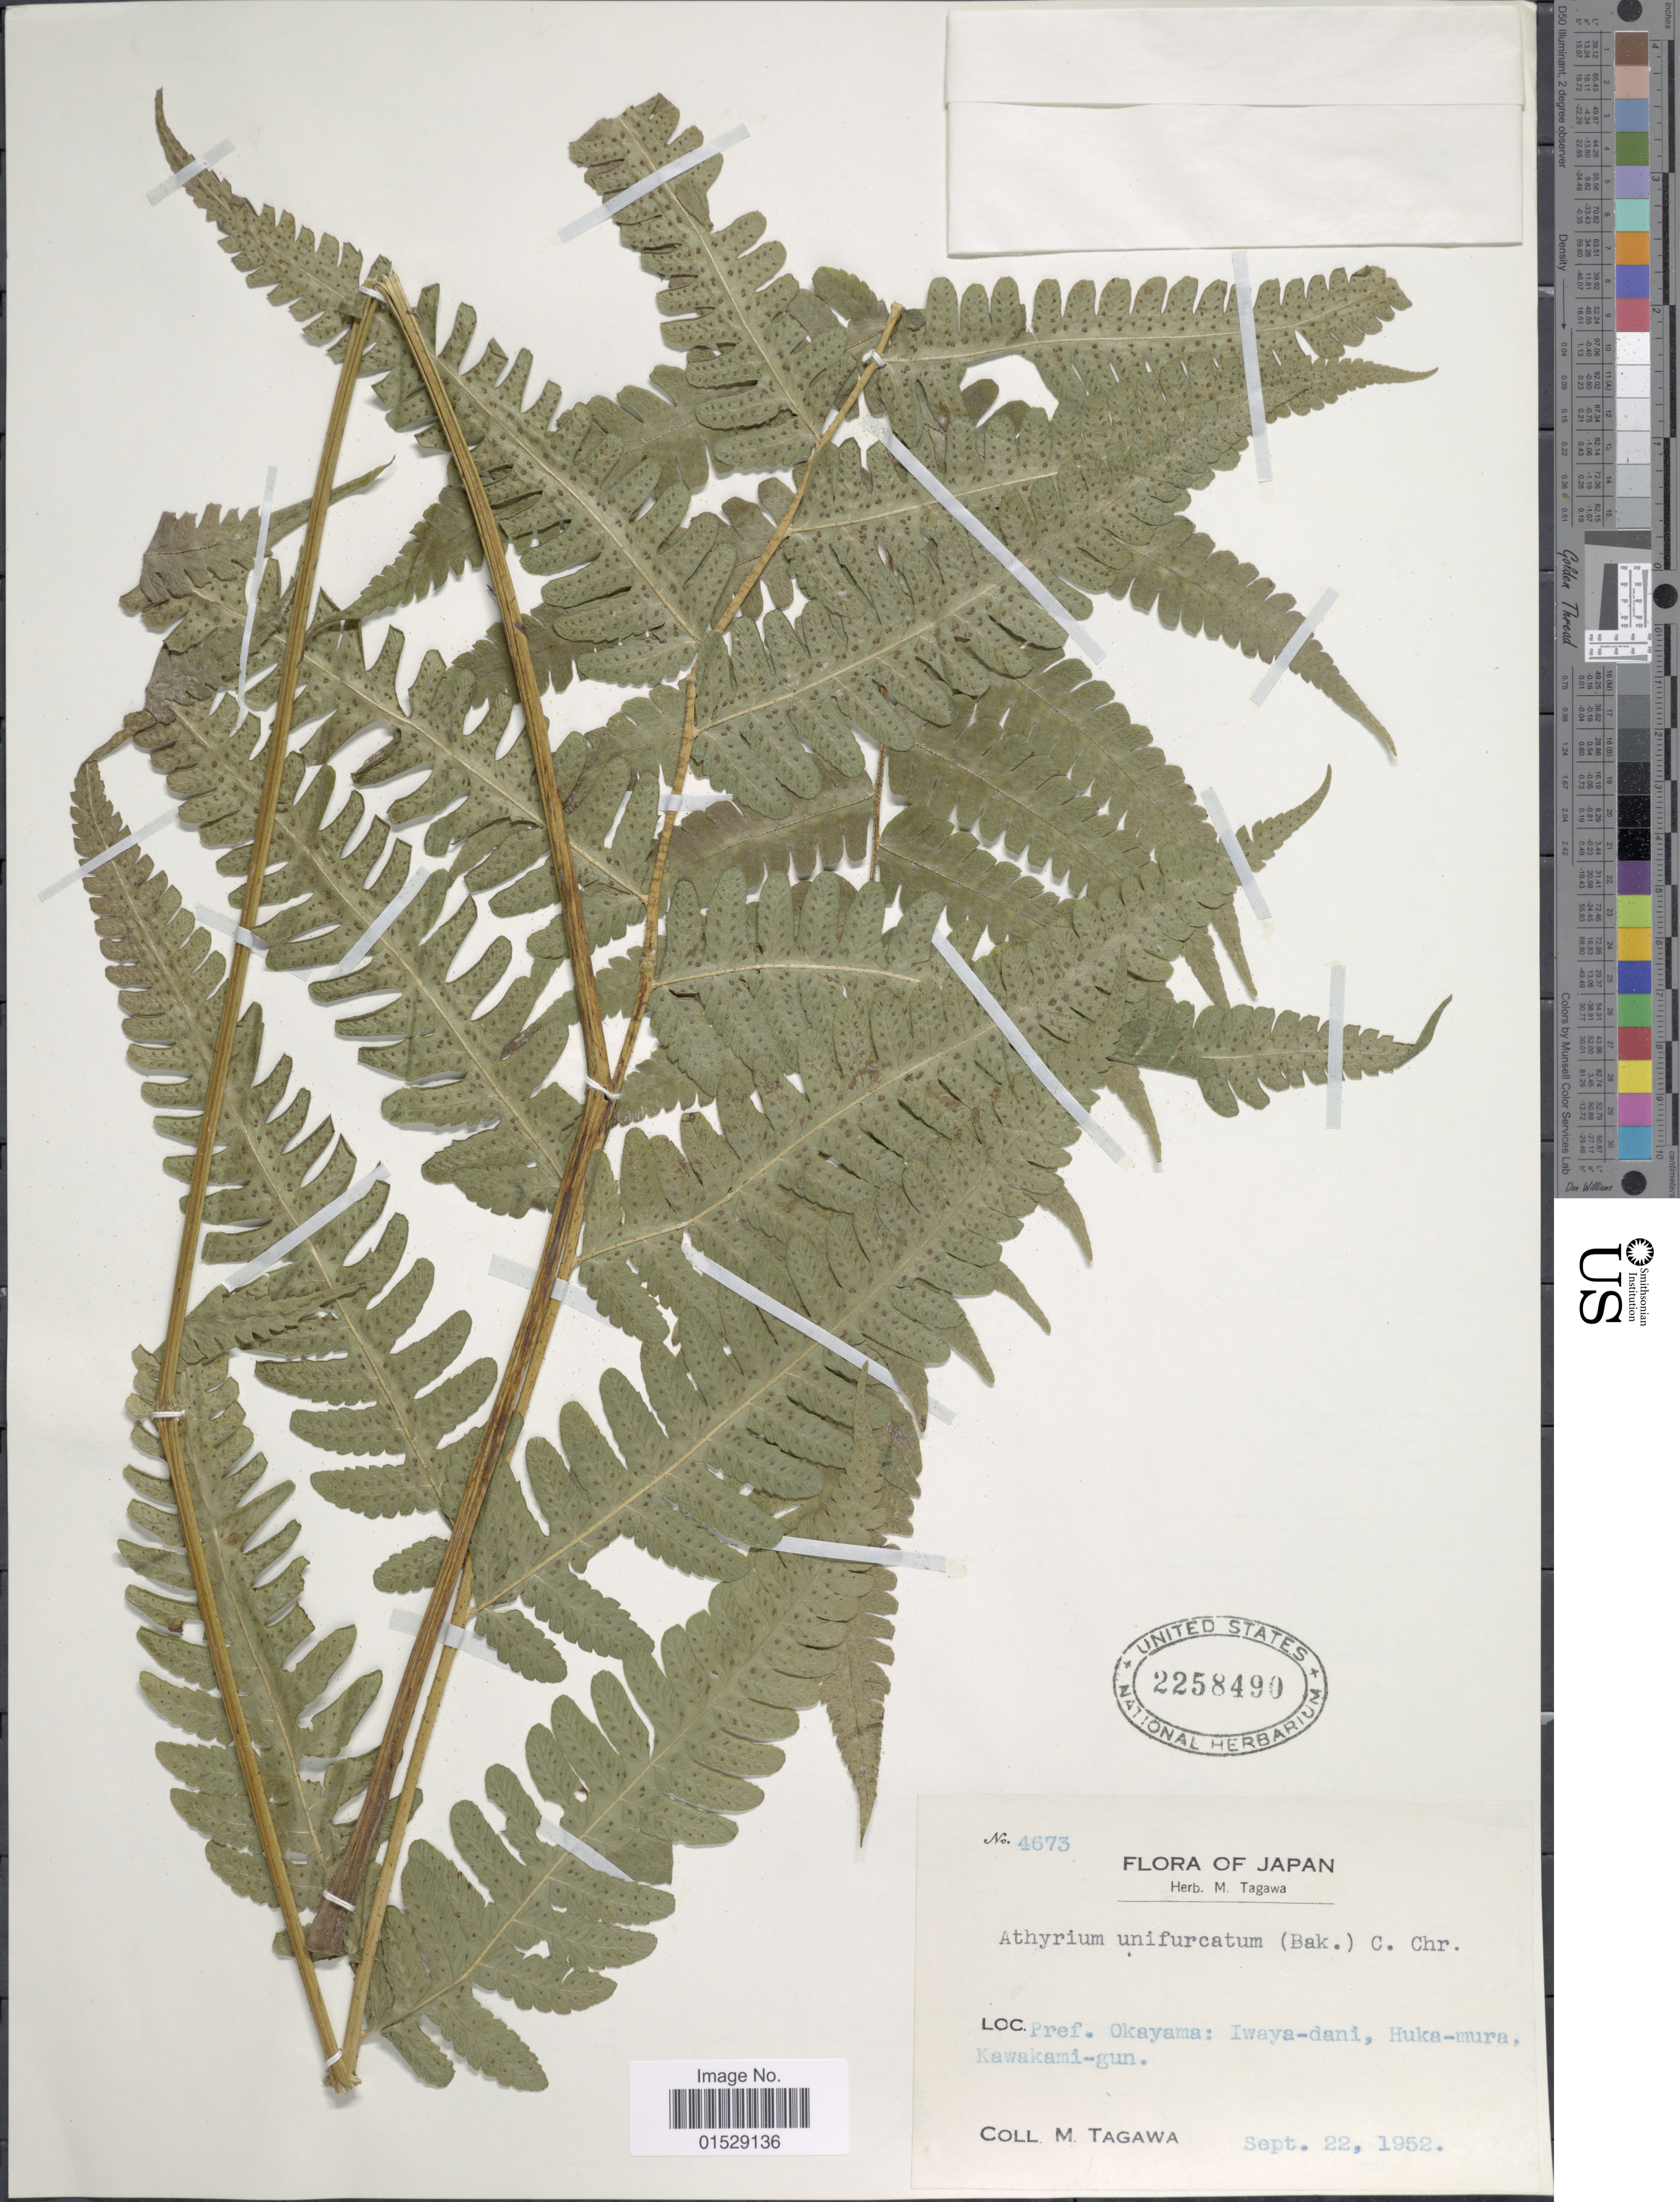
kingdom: Plantae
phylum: Tracheophyta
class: Polypodiopsida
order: Polypodiales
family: Athyriaceae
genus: Deparia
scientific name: Deparia unifurcata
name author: (Baker) M. Kato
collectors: M. Tagawa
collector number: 4673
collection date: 1952-09-22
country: Japan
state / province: Okayama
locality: Pref. Okayama: Iwaya-dani, Huka-mura, Kawakami-gun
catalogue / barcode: US 2258490